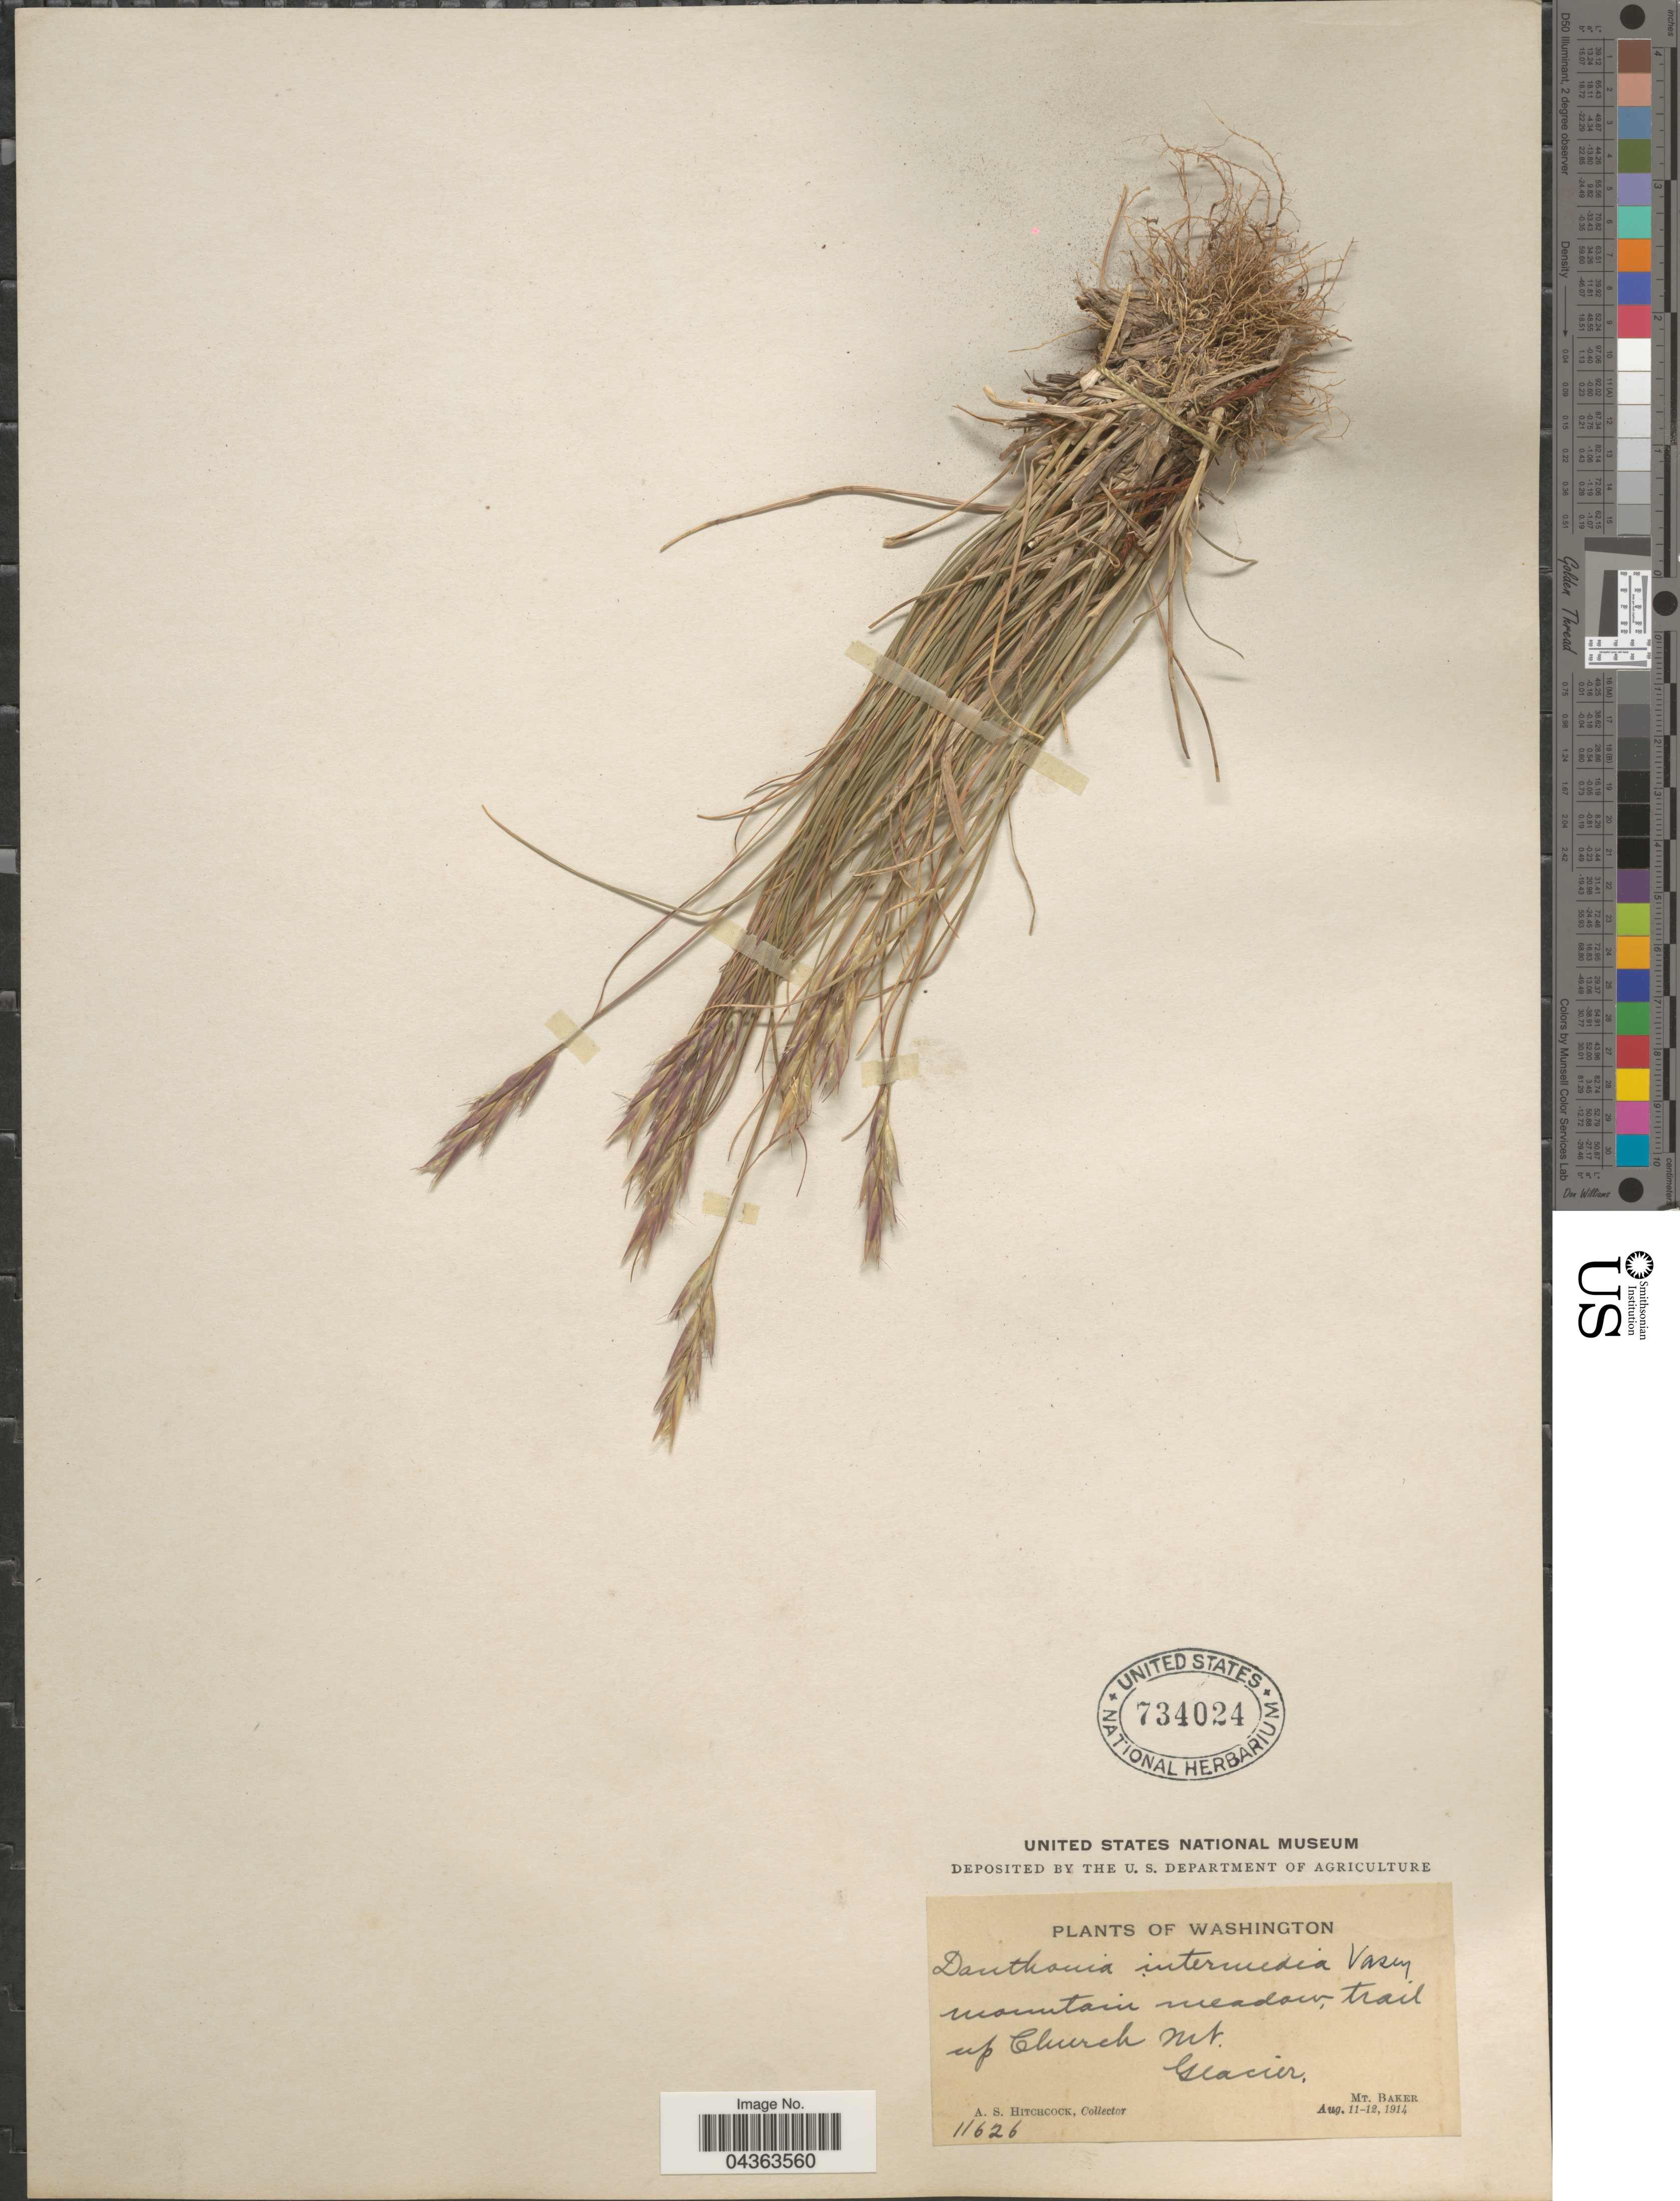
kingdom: Plantae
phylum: Tracheophyta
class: Liliopsida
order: Poales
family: Poaceae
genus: Danthonia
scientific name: Danthonia intermedia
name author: Vasey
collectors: A. S. Hitchcock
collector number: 11626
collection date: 1914-08-11/1914-08-12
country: United States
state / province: Washington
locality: Mountain meadow, trail up Church Mt. Glacier, Mt. Baker.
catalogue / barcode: US 734024